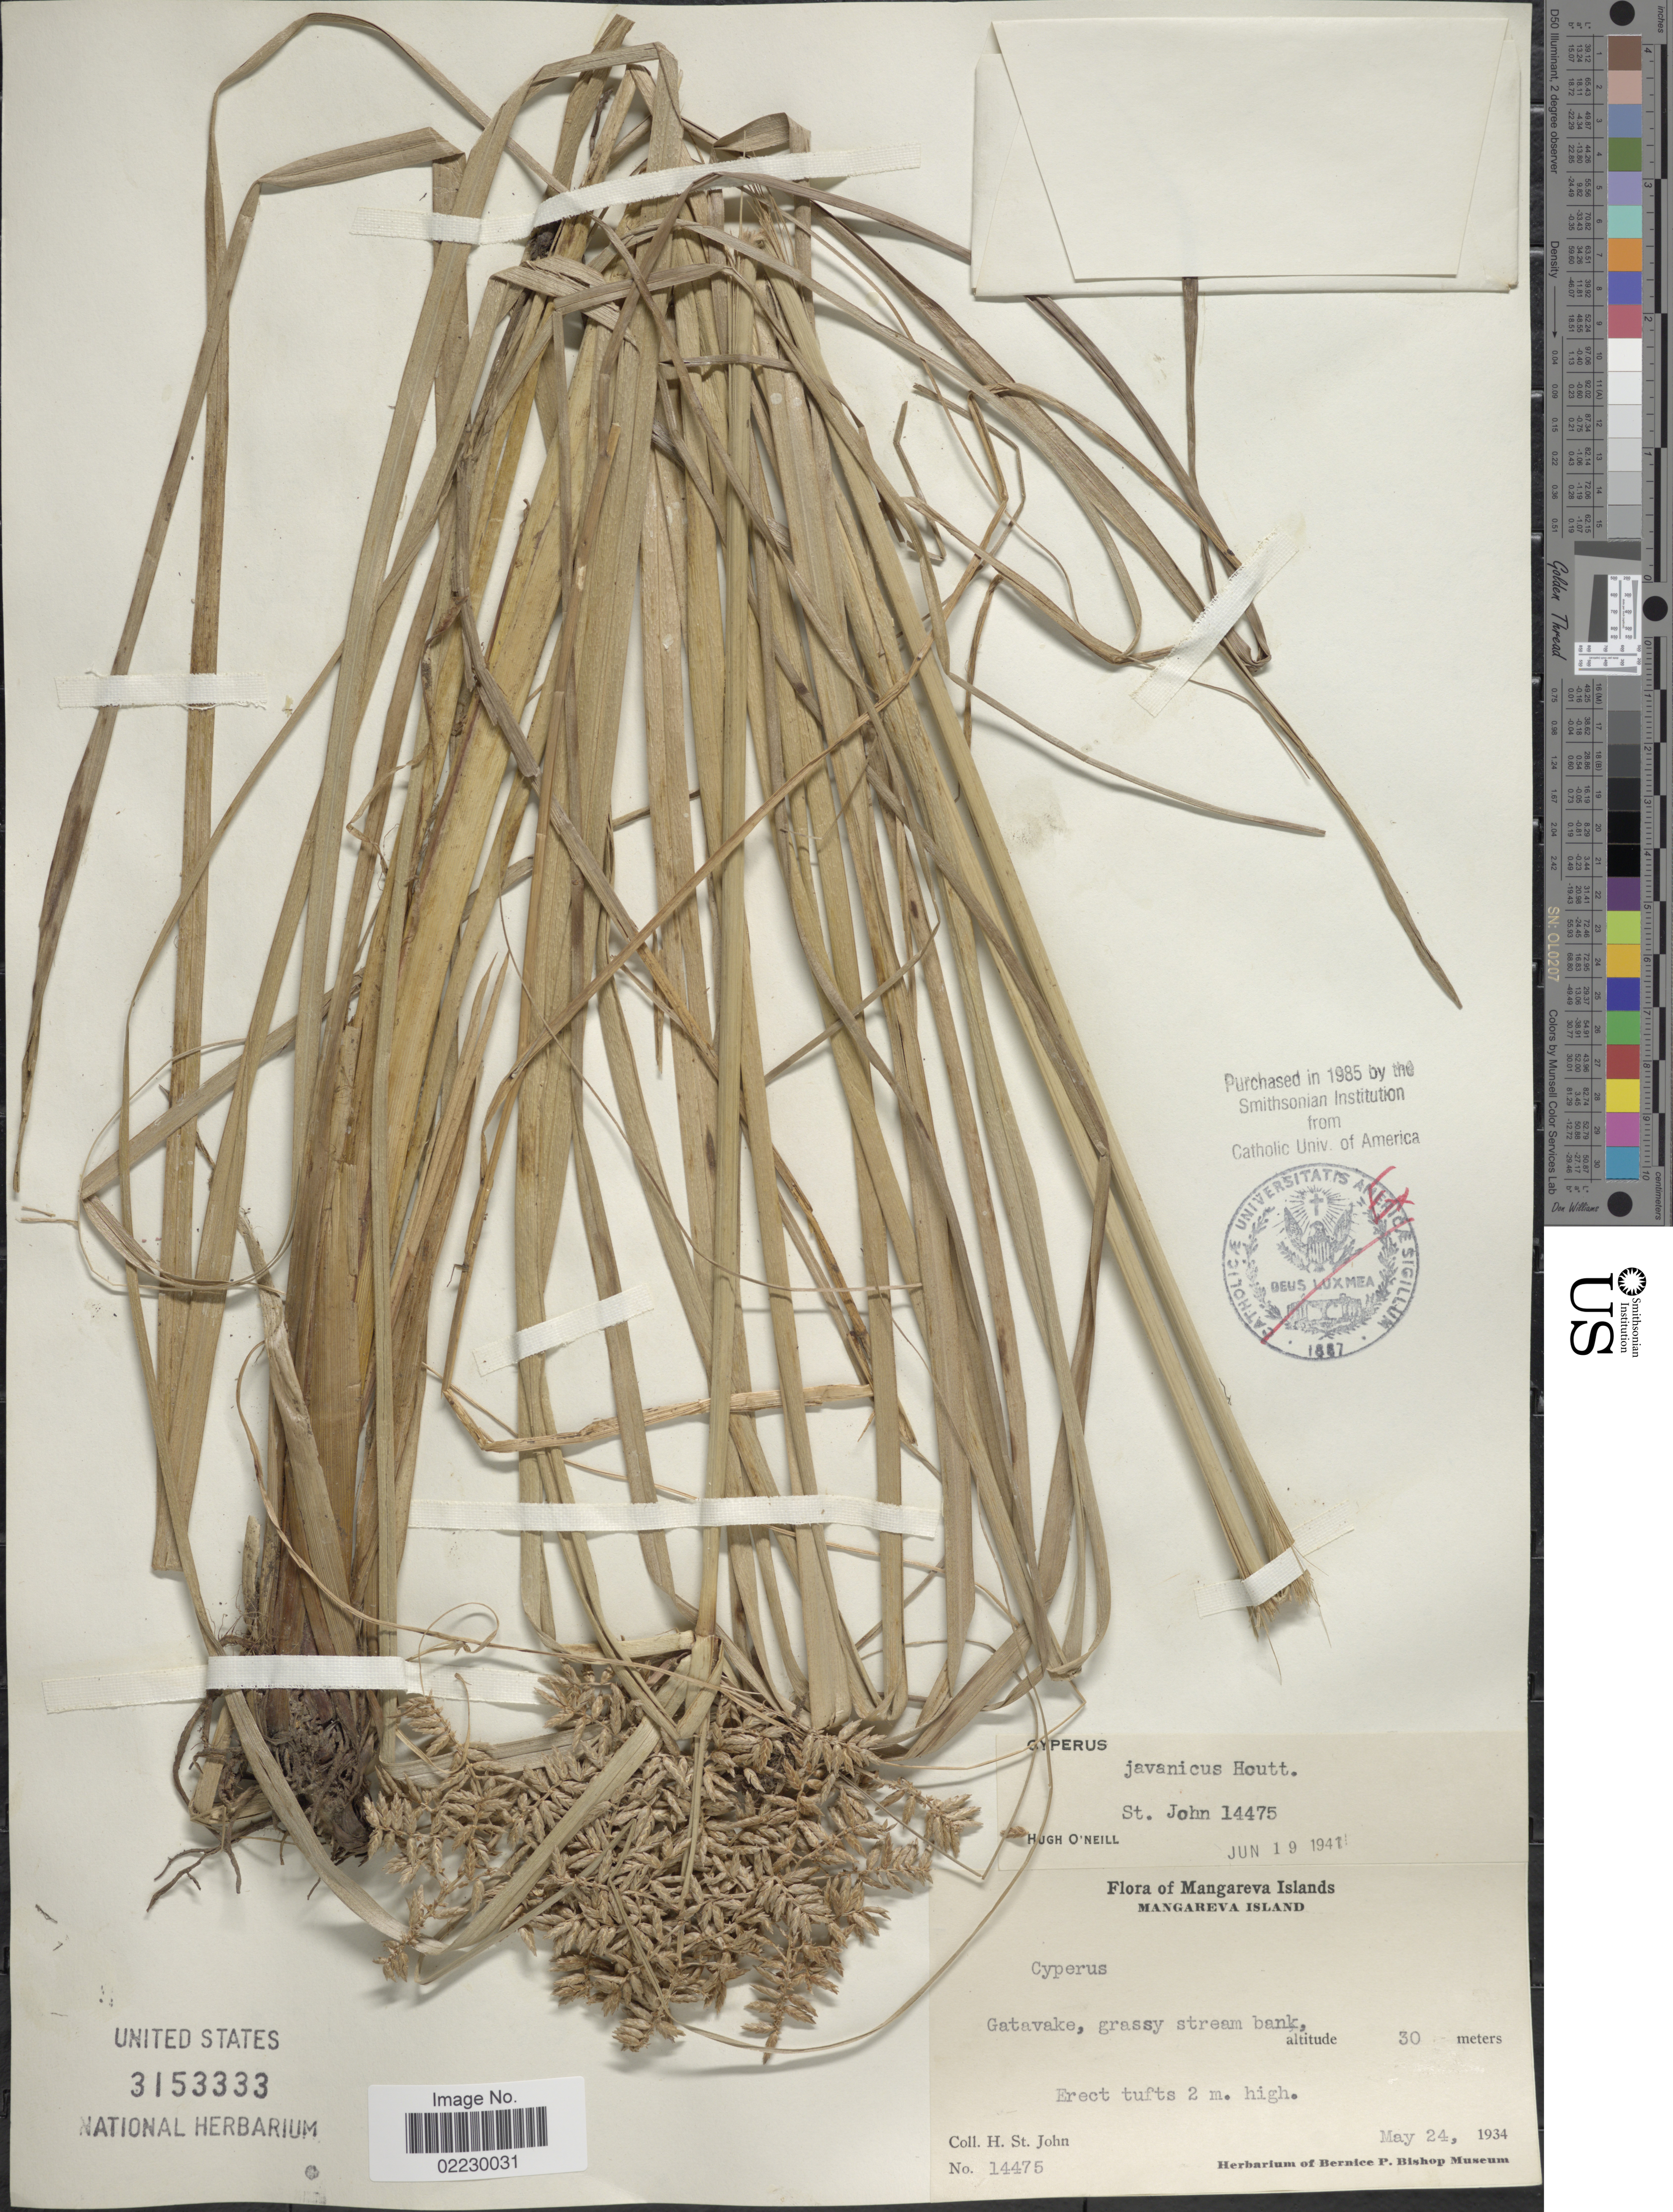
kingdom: Plantae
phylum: Tracheophyta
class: Liliopsida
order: Poales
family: Cyperaceae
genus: Cyperus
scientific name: Cyperus javanicus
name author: Houtt.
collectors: H. St. John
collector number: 14475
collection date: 1934-05-24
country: French Polynesia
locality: Mangareva Islands. Gatavake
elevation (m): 30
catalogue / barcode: US 3153333